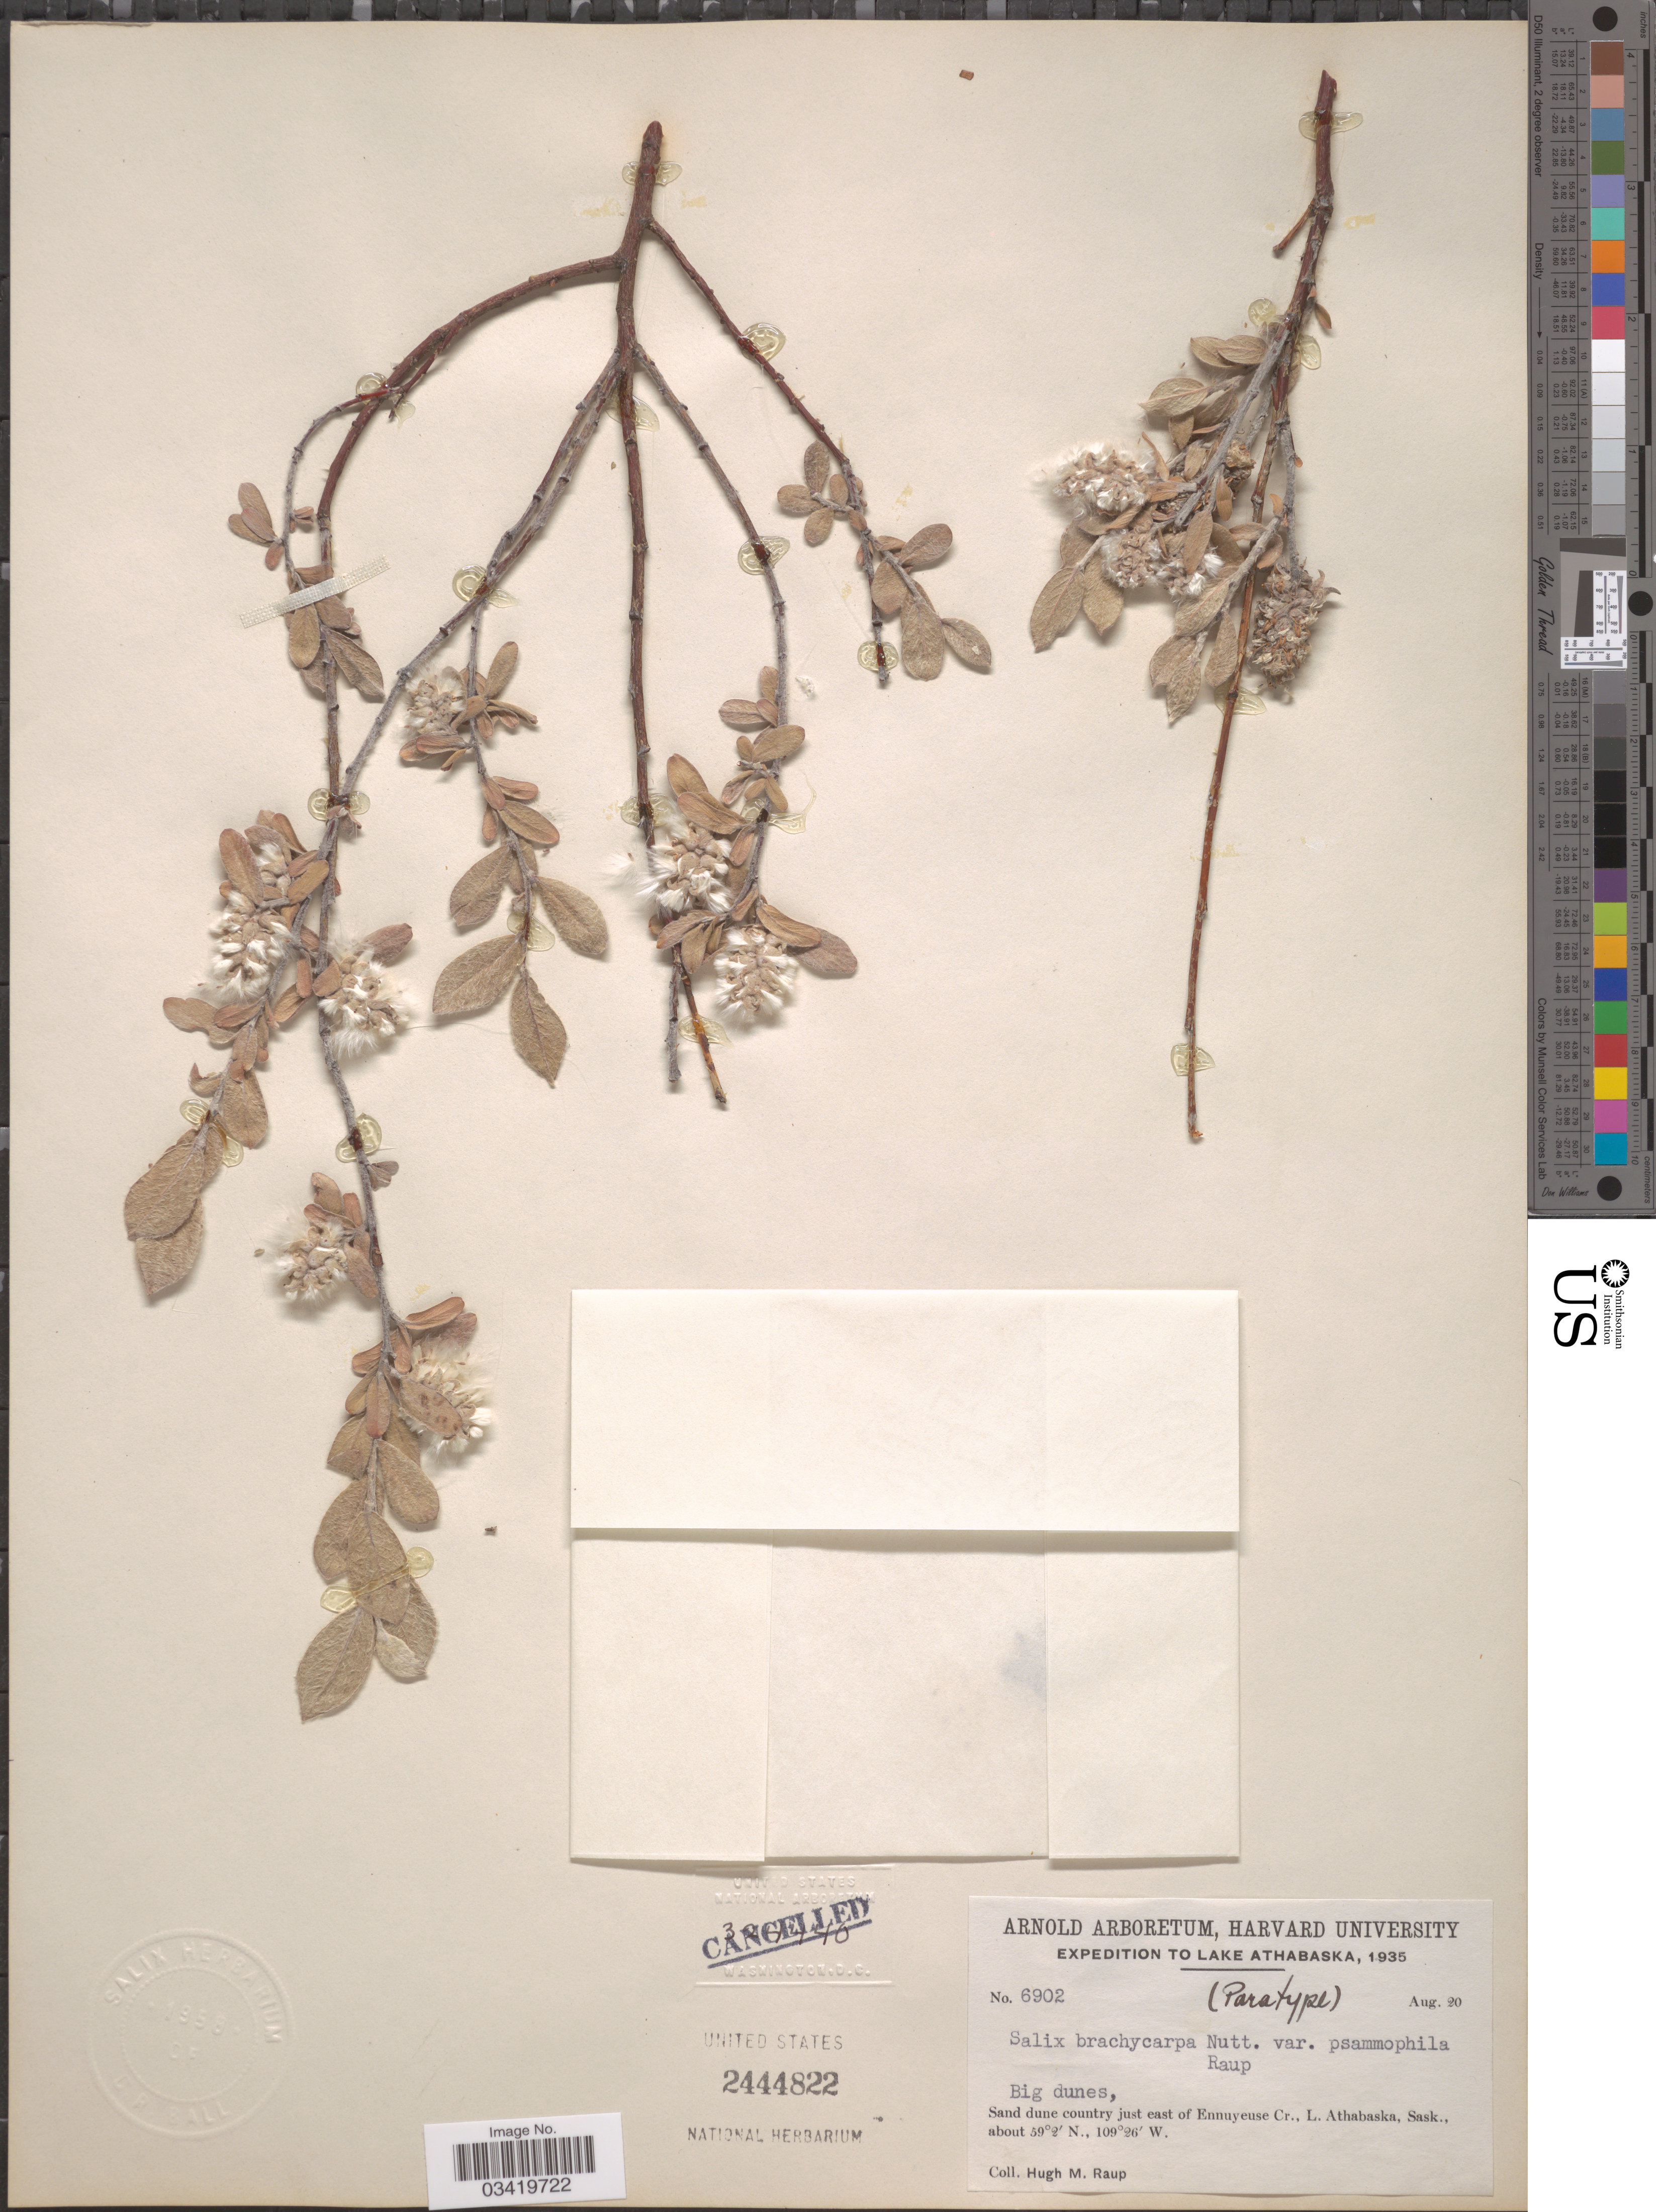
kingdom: Plantae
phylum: Tracheophyta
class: Magnoliopsida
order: Malpighiales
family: Salicaceae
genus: Salix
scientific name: Salix brachycarpa var. psammophila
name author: Raup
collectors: H. Raup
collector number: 6902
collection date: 1935-08-20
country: Canada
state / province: Saskatchewan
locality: Lake Athabaska. Big dune just east of Ennuyeuse Cr., L. Athabaska.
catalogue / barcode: US 2444822